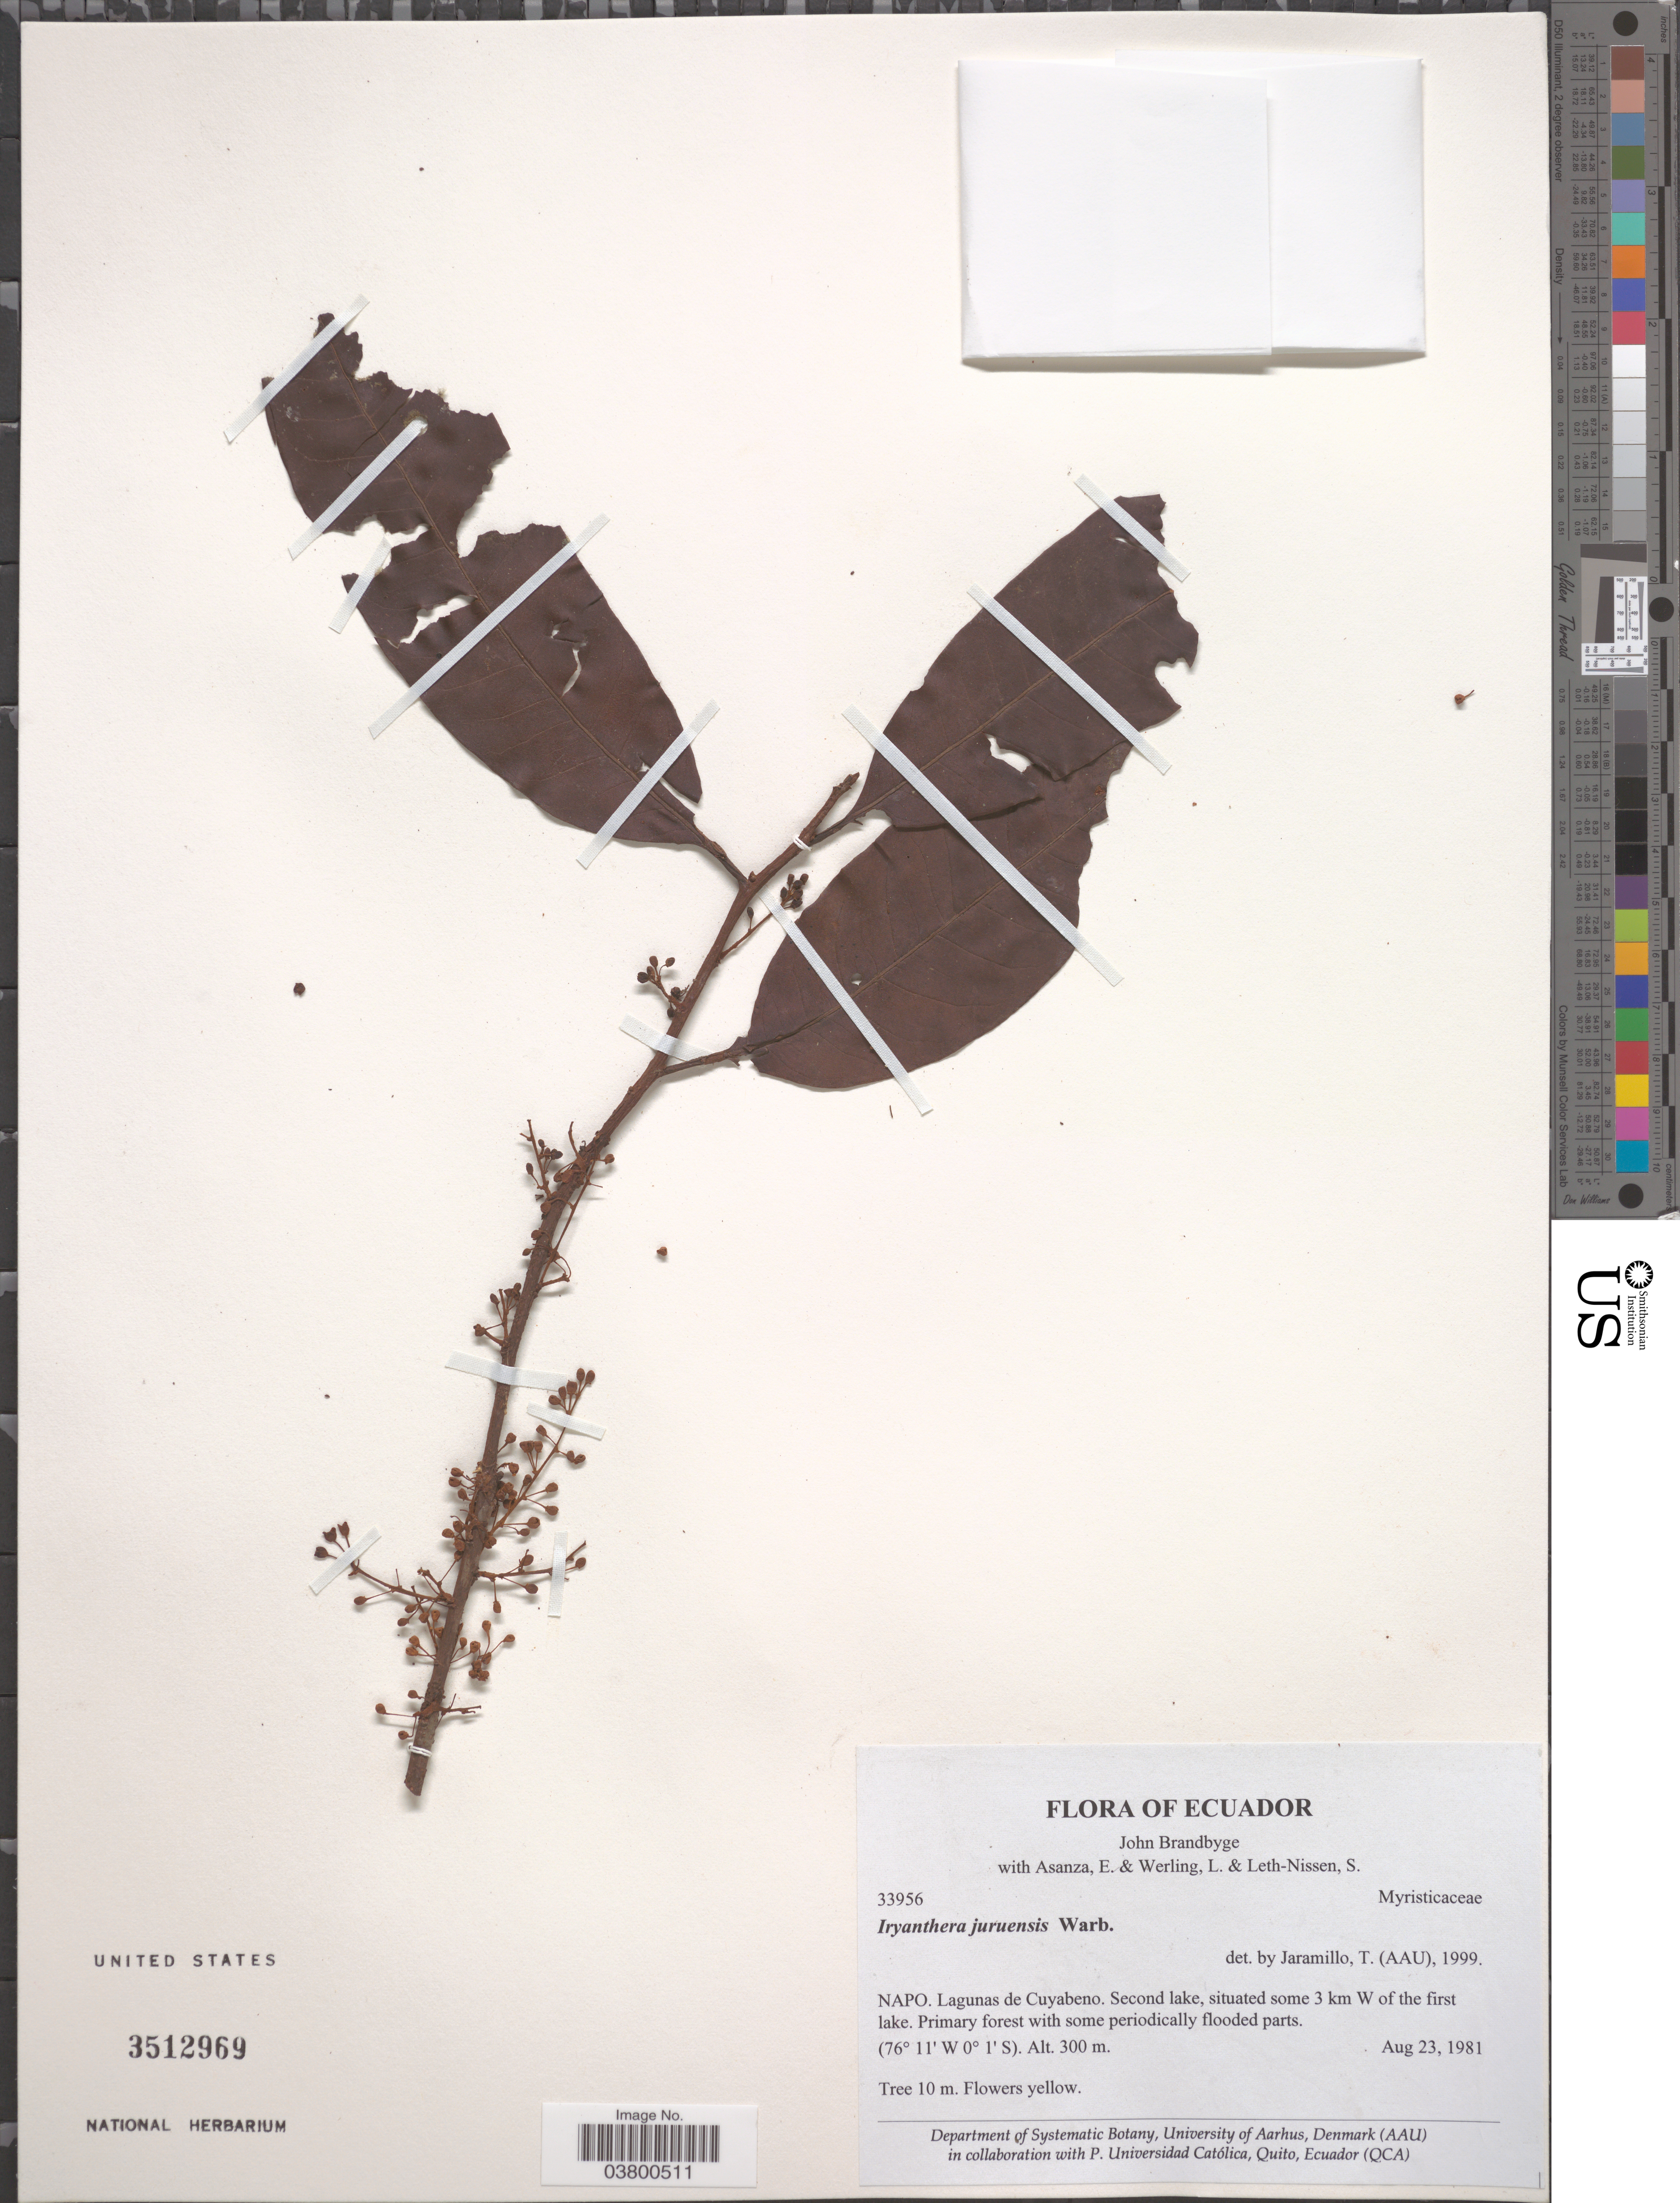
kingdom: Plantae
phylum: Tracheophyta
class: Magnoliopsida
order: Magnoliales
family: Myristicaceae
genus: Iryanthera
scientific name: Iryanthera juruensis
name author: Warb.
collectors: J. Brandbyge, E. Asanza, L. Werling & S. Leth-Nissen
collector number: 33956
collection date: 1981-08-23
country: Ecuador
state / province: Napo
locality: Lagunas de Cuyabeno. Second lake, situated some 3 km W of the first lake.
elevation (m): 300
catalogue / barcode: US 3512969